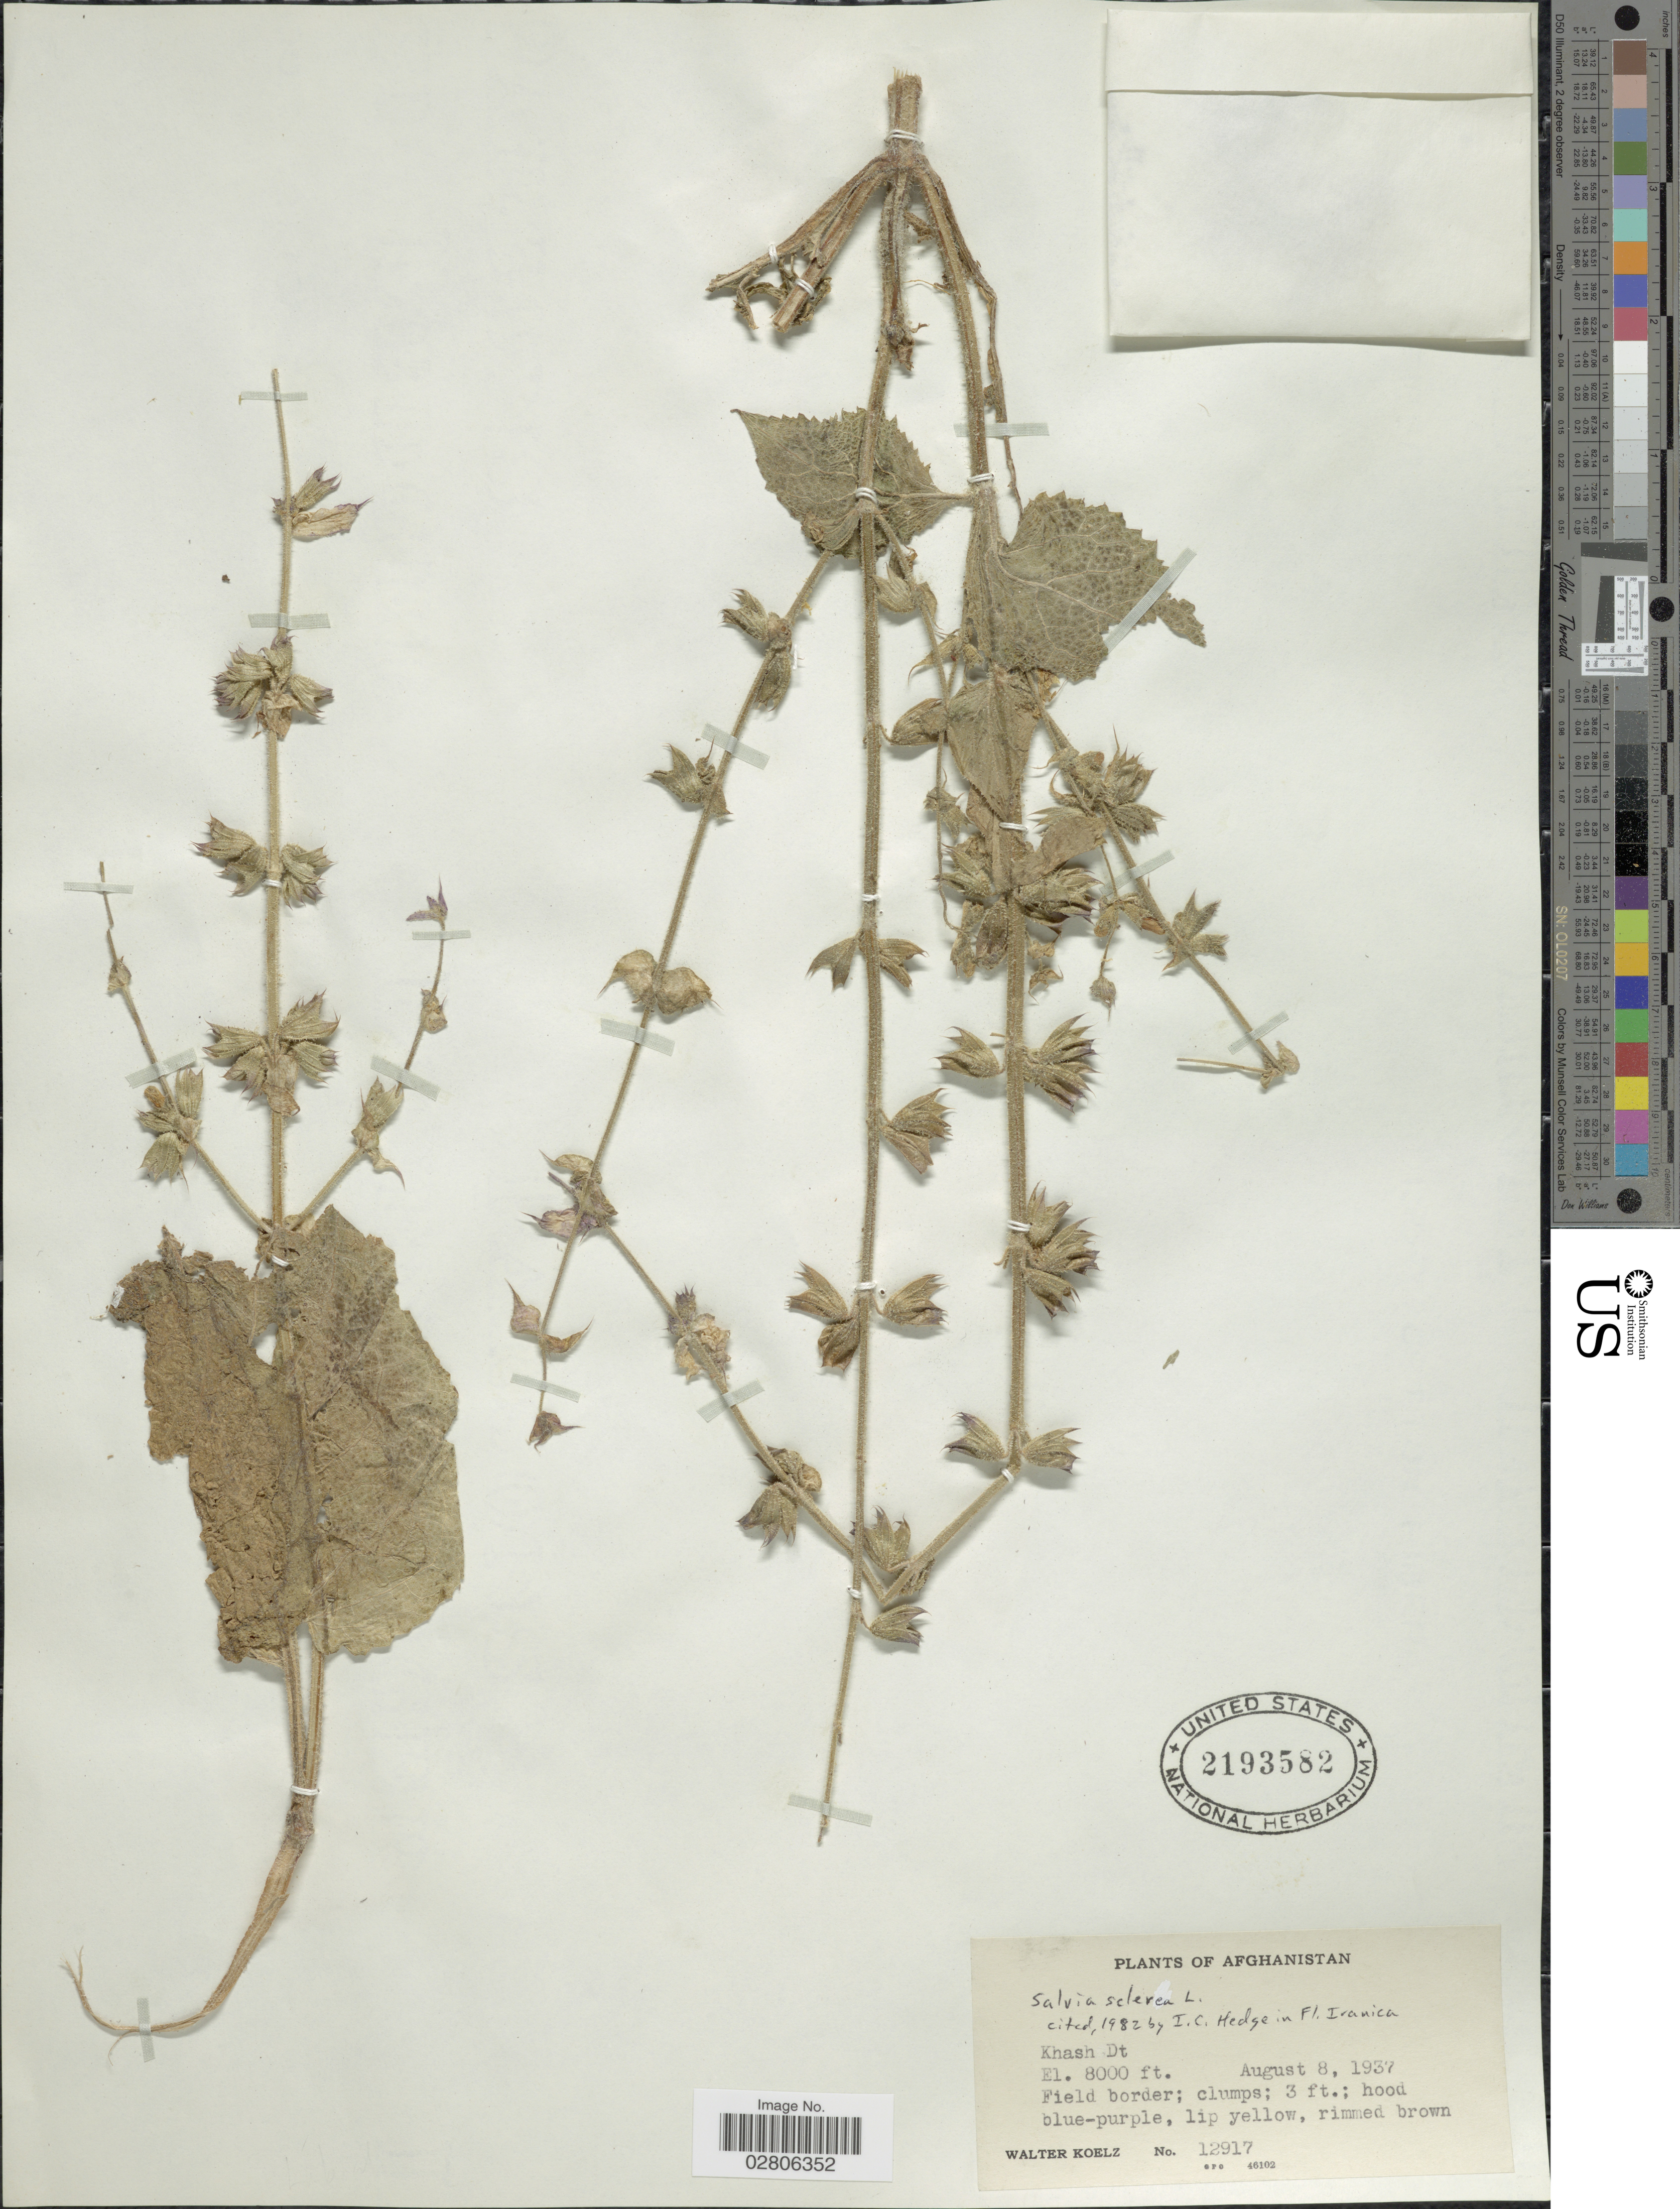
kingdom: Plantae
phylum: Tracheophyta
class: Magnoliopsida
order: Lamiales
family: Lamiaceae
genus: Salvia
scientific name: Salvia sclarea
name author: L.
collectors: W. N. Koelz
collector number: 12917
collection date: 1937-08-08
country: Afghanistan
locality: Khash Dt.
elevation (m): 2438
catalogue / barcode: US 2193582